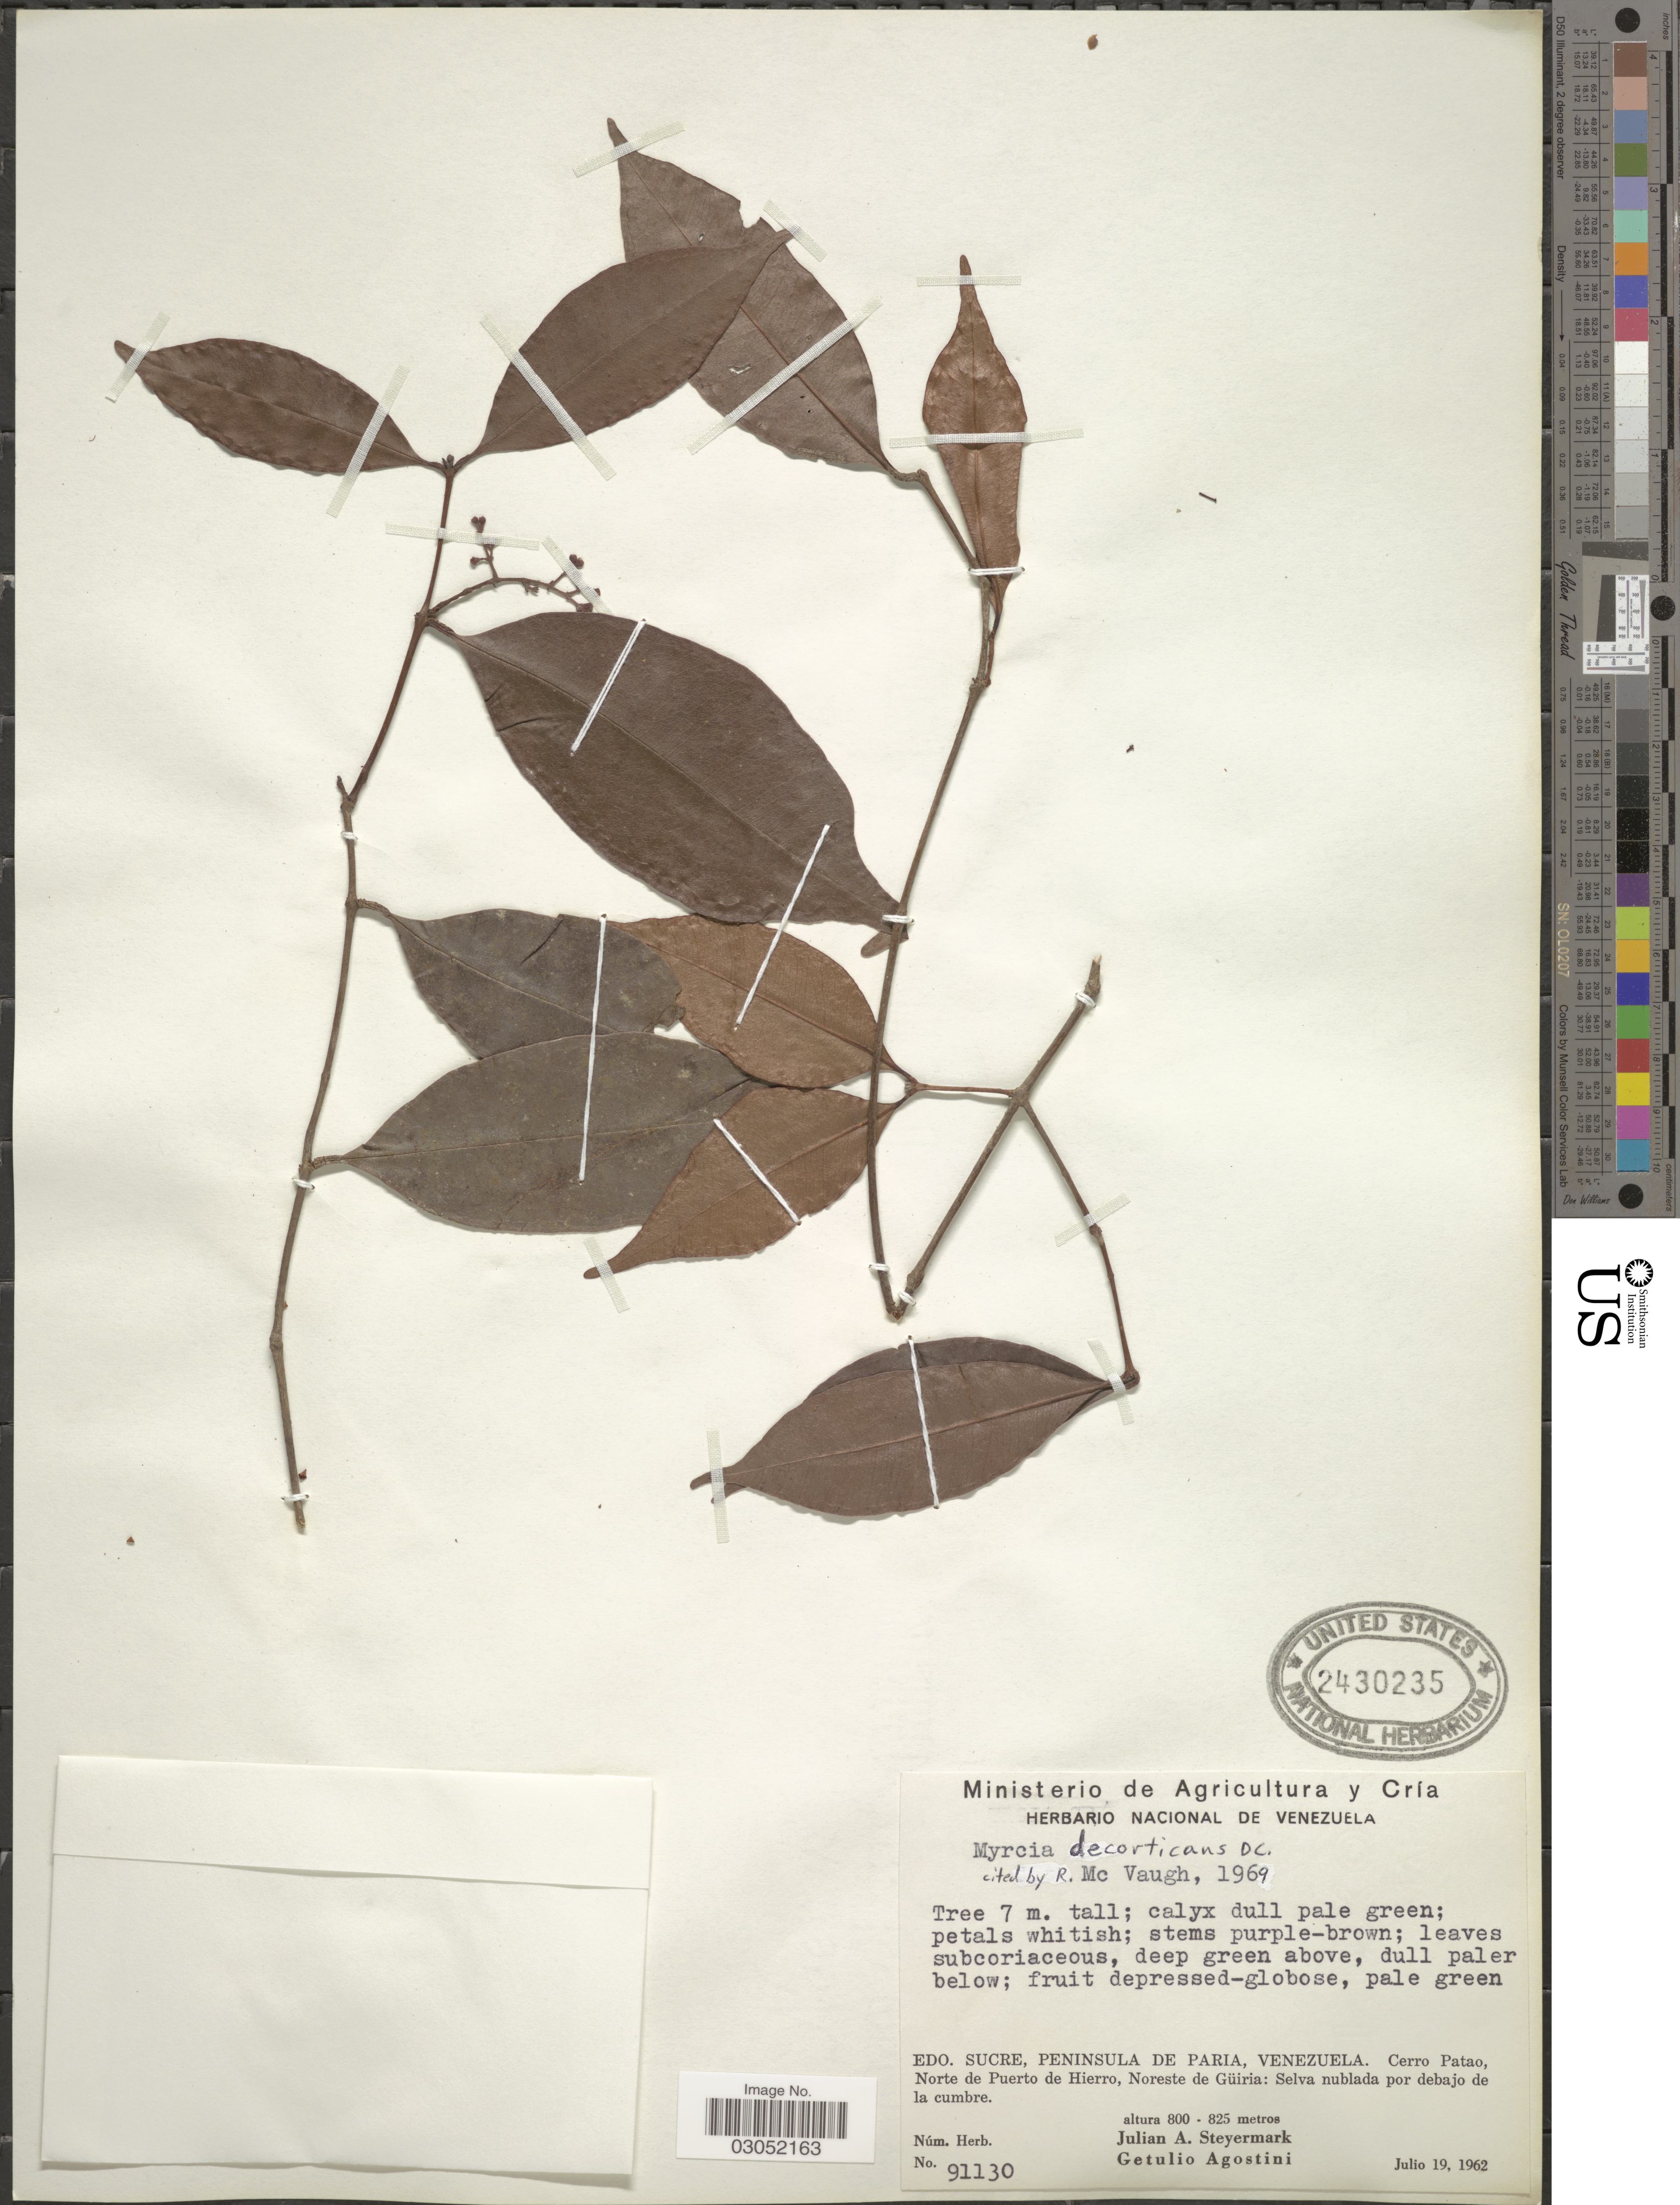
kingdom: Plantae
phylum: Tracheophyta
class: Magnoliopsida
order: Myrtales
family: Myrtaceae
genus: Myrcia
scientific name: Myrcia decorticans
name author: DC.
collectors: J. Steyermark & G. Agostini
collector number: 91130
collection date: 1962-07-19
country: Venezuela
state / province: Sucre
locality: Peninsula de Paria. Cerro Patao, Norte de Puerto de Hierro, Noreste de Güira.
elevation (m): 800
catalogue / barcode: US 2430235